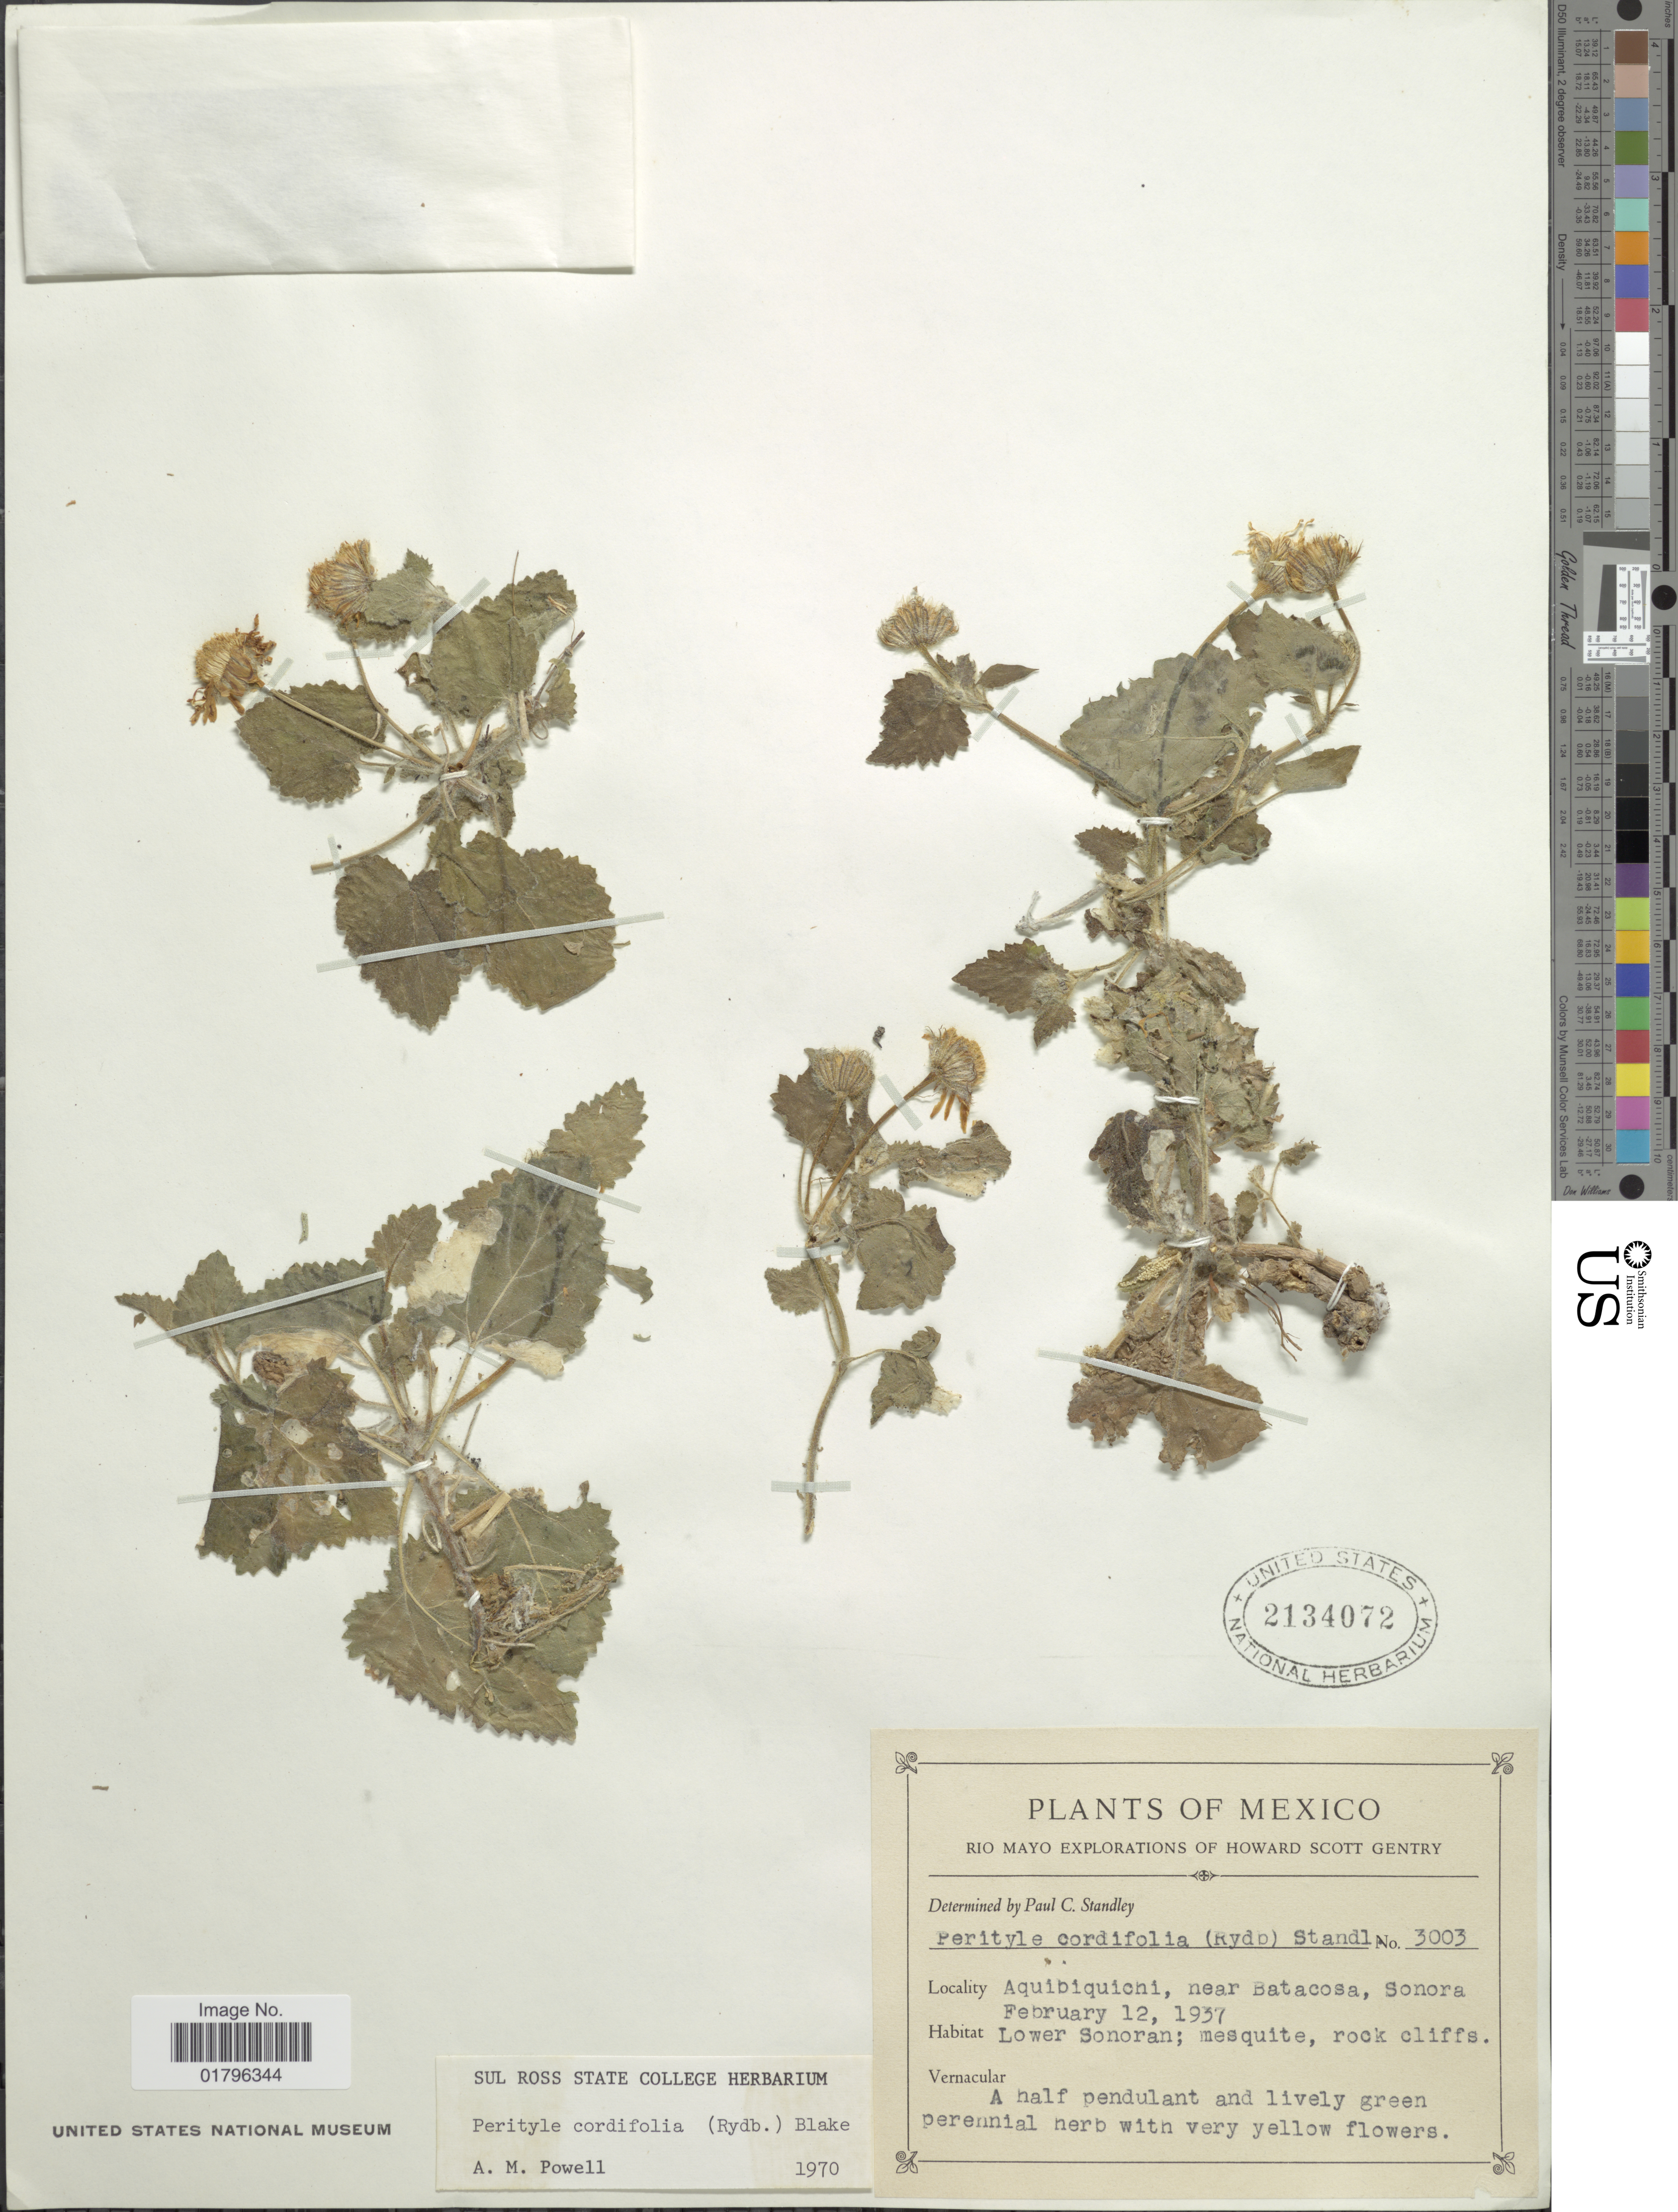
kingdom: Plantae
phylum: Tracheophyta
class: Magnoliopsida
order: Asterales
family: Asteraceae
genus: Perityle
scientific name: Perityle cordifolia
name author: (Rydb.) S.F. Blake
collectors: H. S. Gentry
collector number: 3003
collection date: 1937-02-12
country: Mexico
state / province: Sonora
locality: Rio Mayo, Aquibiquichi, near Batacosa, Lower Sonoran, mesquite, rock cliffs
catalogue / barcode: US 2134072